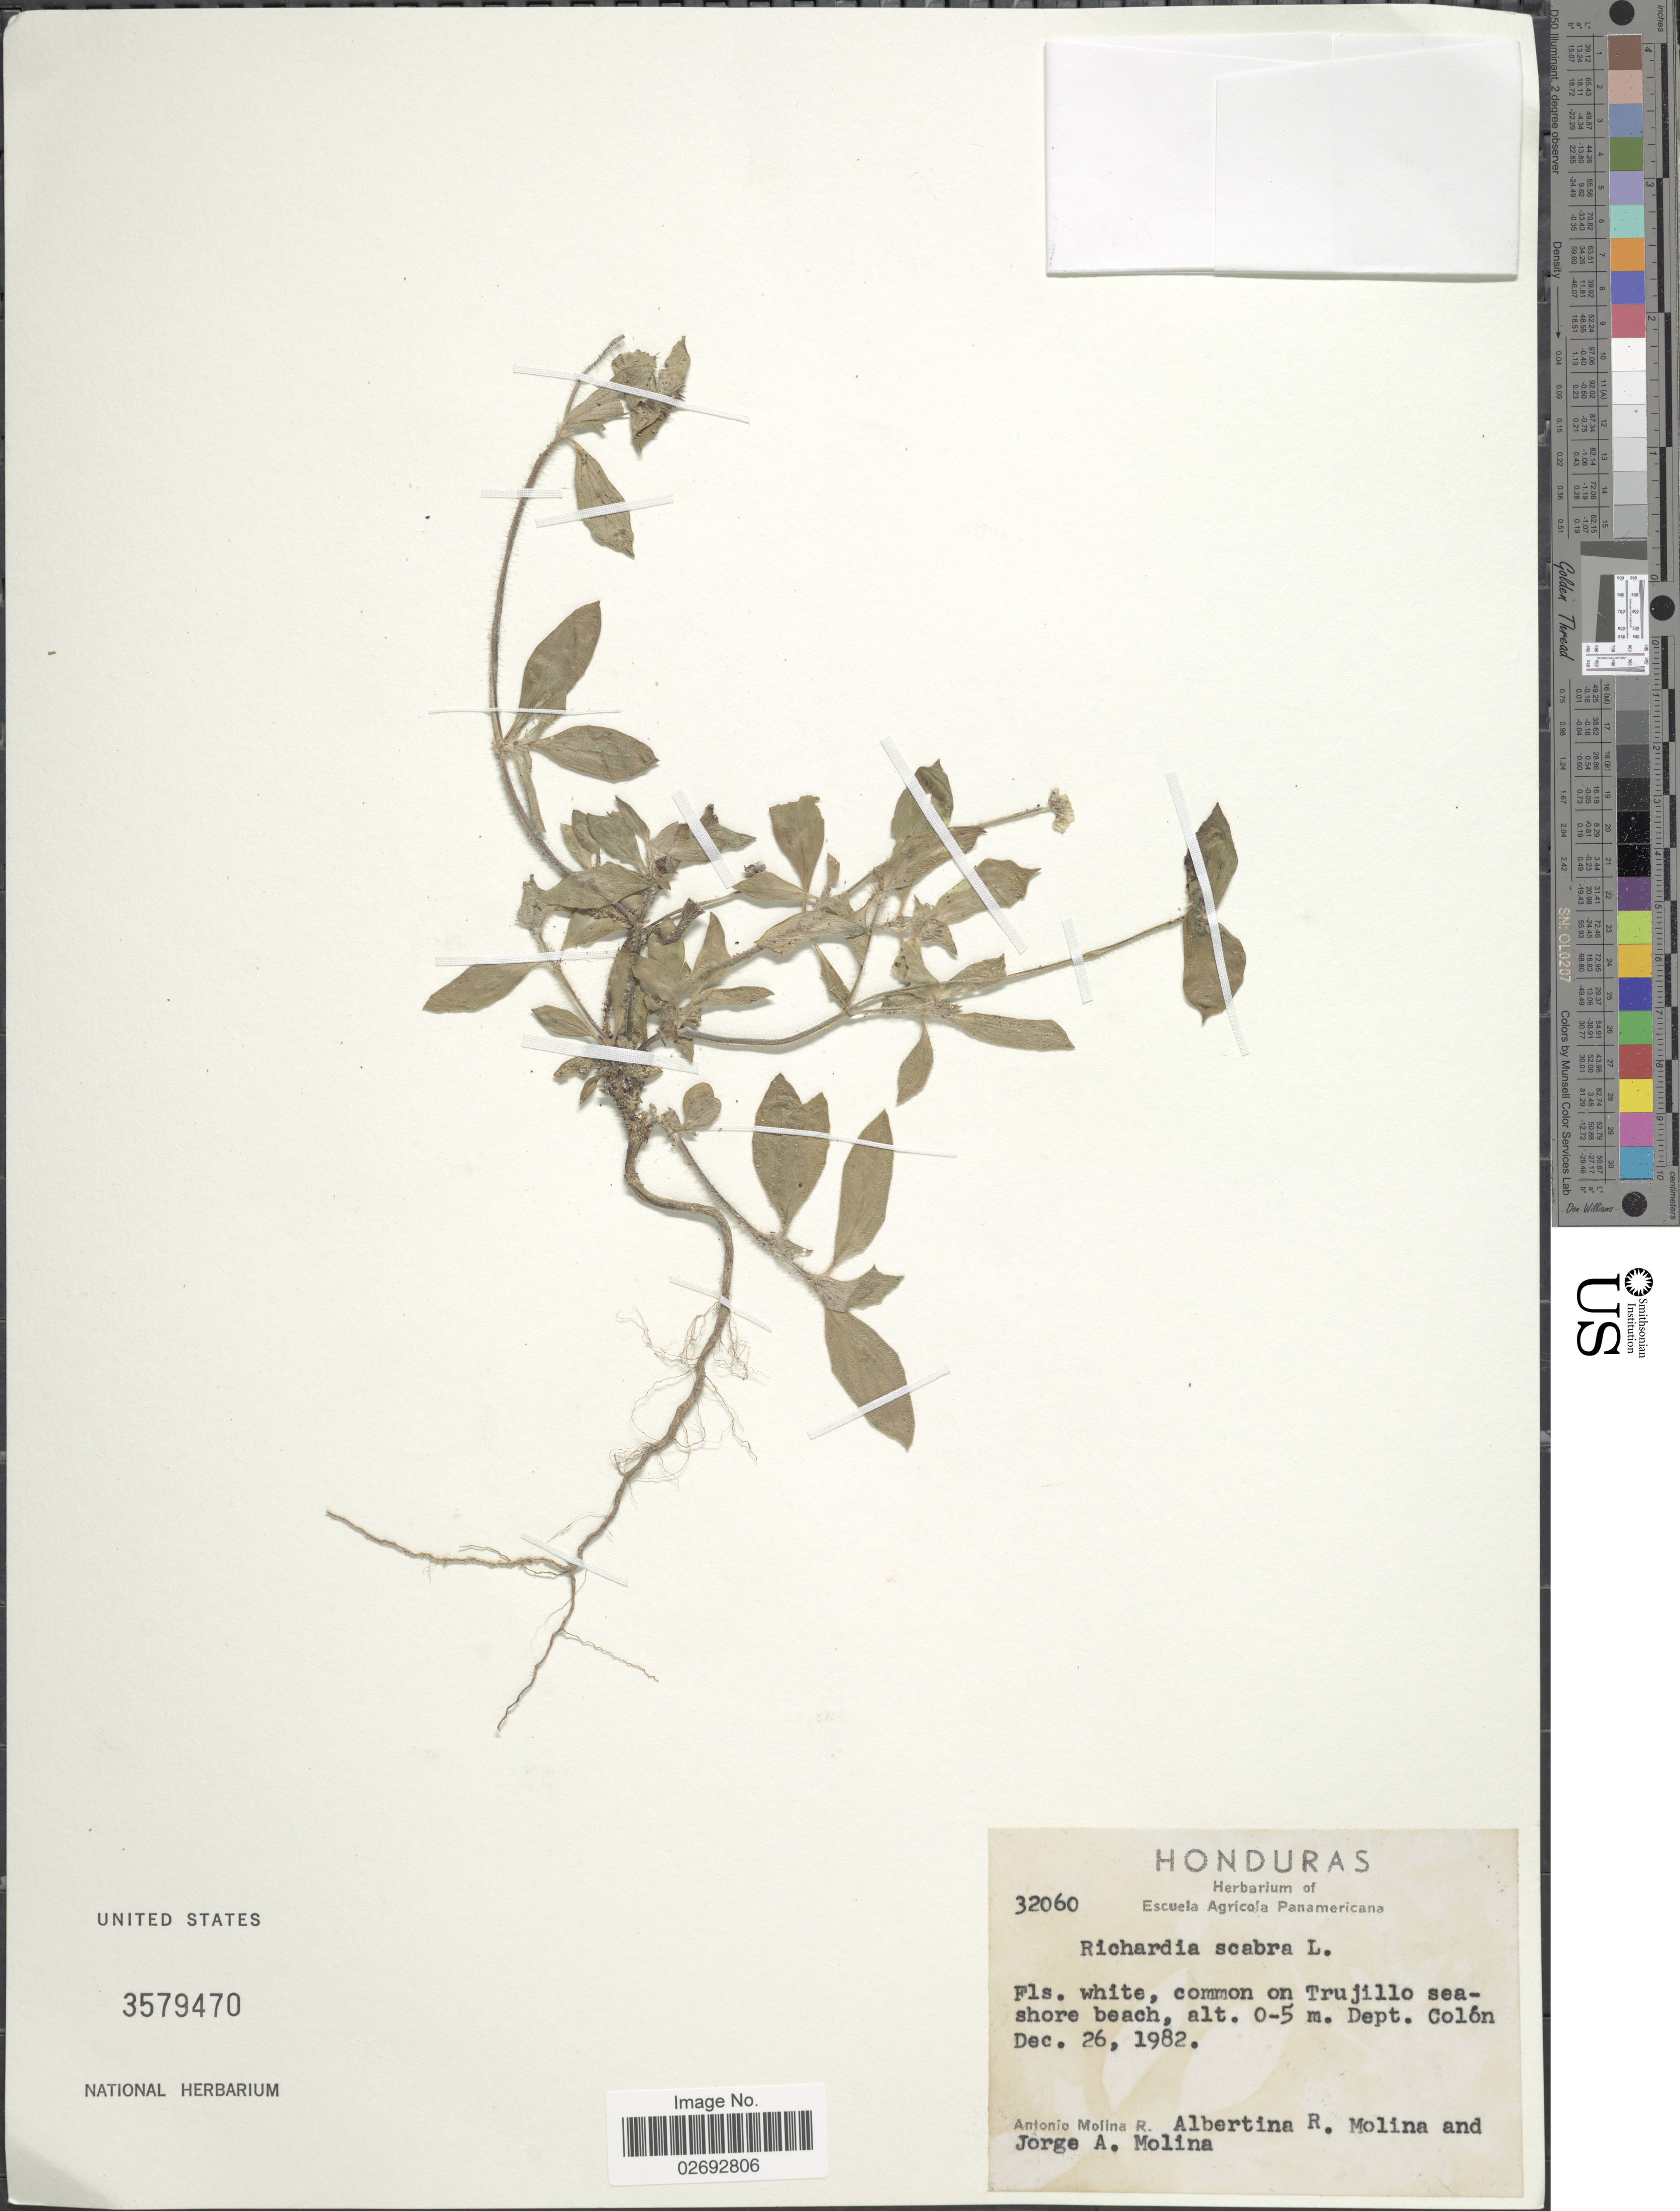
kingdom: Plantae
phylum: Tracheophyta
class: Magnoliopsida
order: Gentianales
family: Rubiaceae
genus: Richardia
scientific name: Richardia scabra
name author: L.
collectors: A. Molina R., A. R. Molina & J. A. Molina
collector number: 32060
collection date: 1982-12-26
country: Honduras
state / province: Colón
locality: Trujillo seashore beach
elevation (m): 0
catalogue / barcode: US 3579470